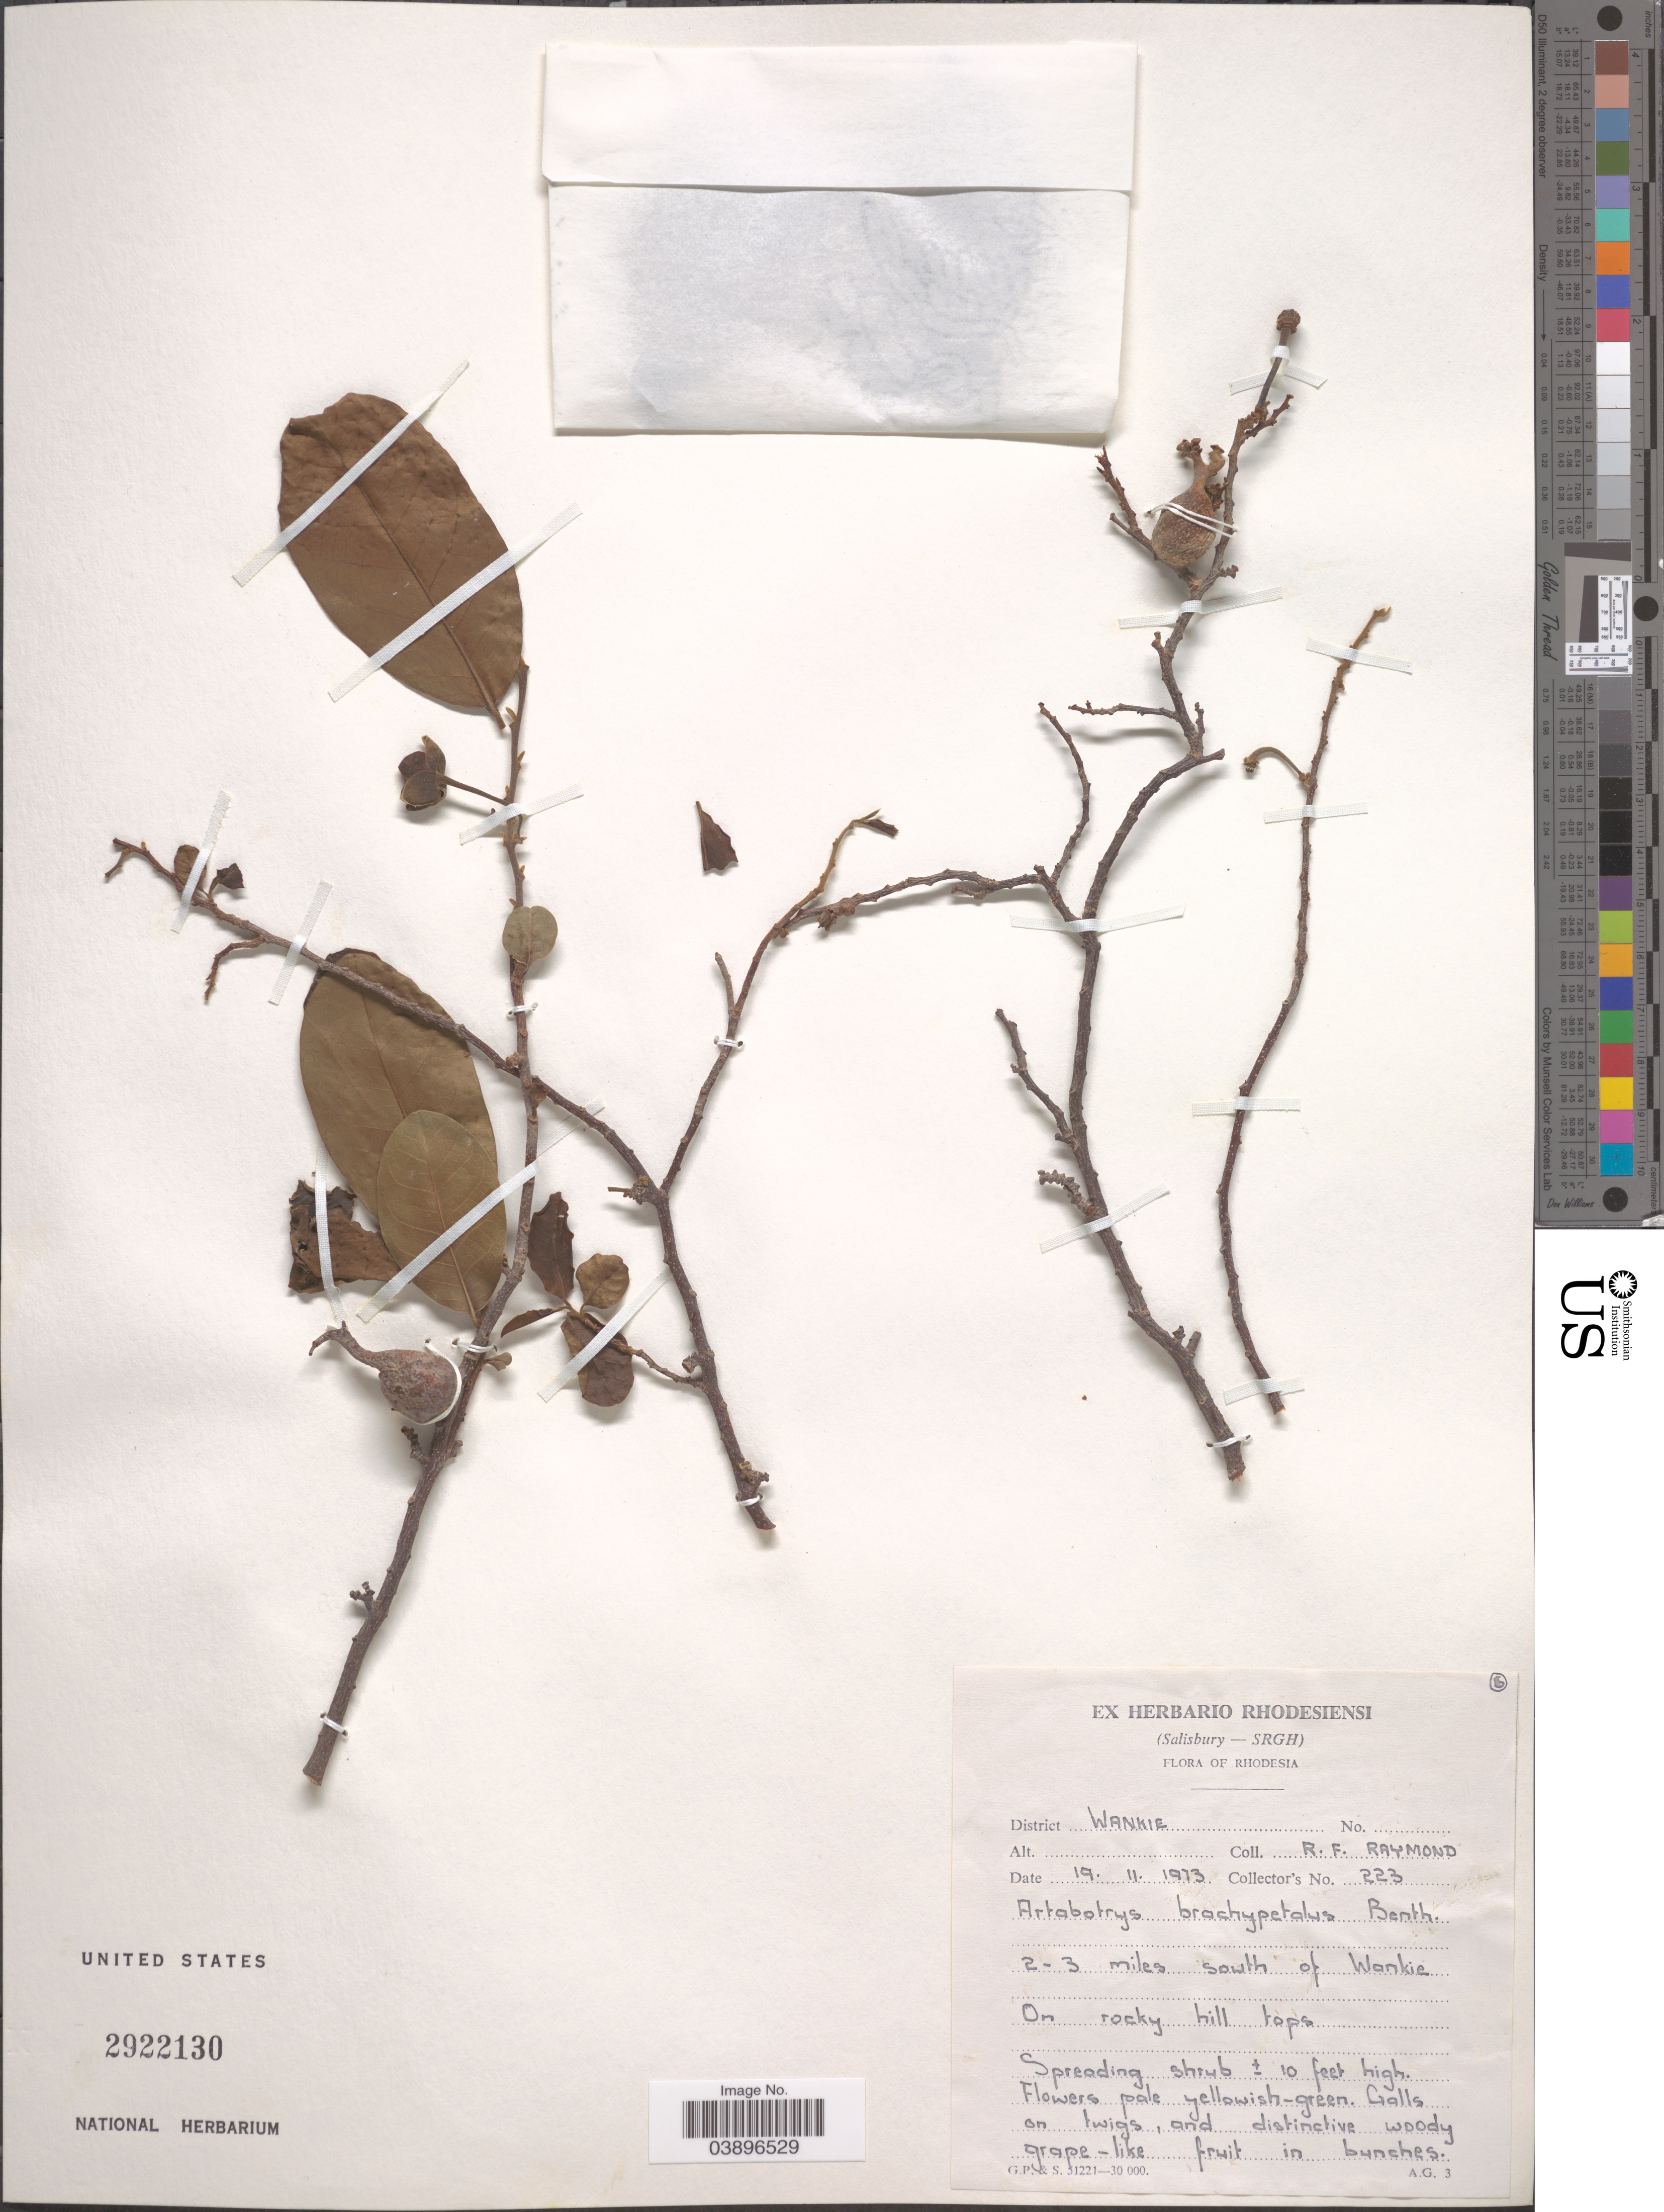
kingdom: Plantae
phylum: Tracheophyta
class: Magnoliopsida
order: Magnoliales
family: Annonaceae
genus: Artabotrys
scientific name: Artabotrys brachypetalus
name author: Benth.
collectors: R. Raymond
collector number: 223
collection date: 1973-11-19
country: Zimbabwe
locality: Rhodesia. District Wankie. 2-3 miles south of Wankie. On rocky hill tops.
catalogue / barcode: US 2922130